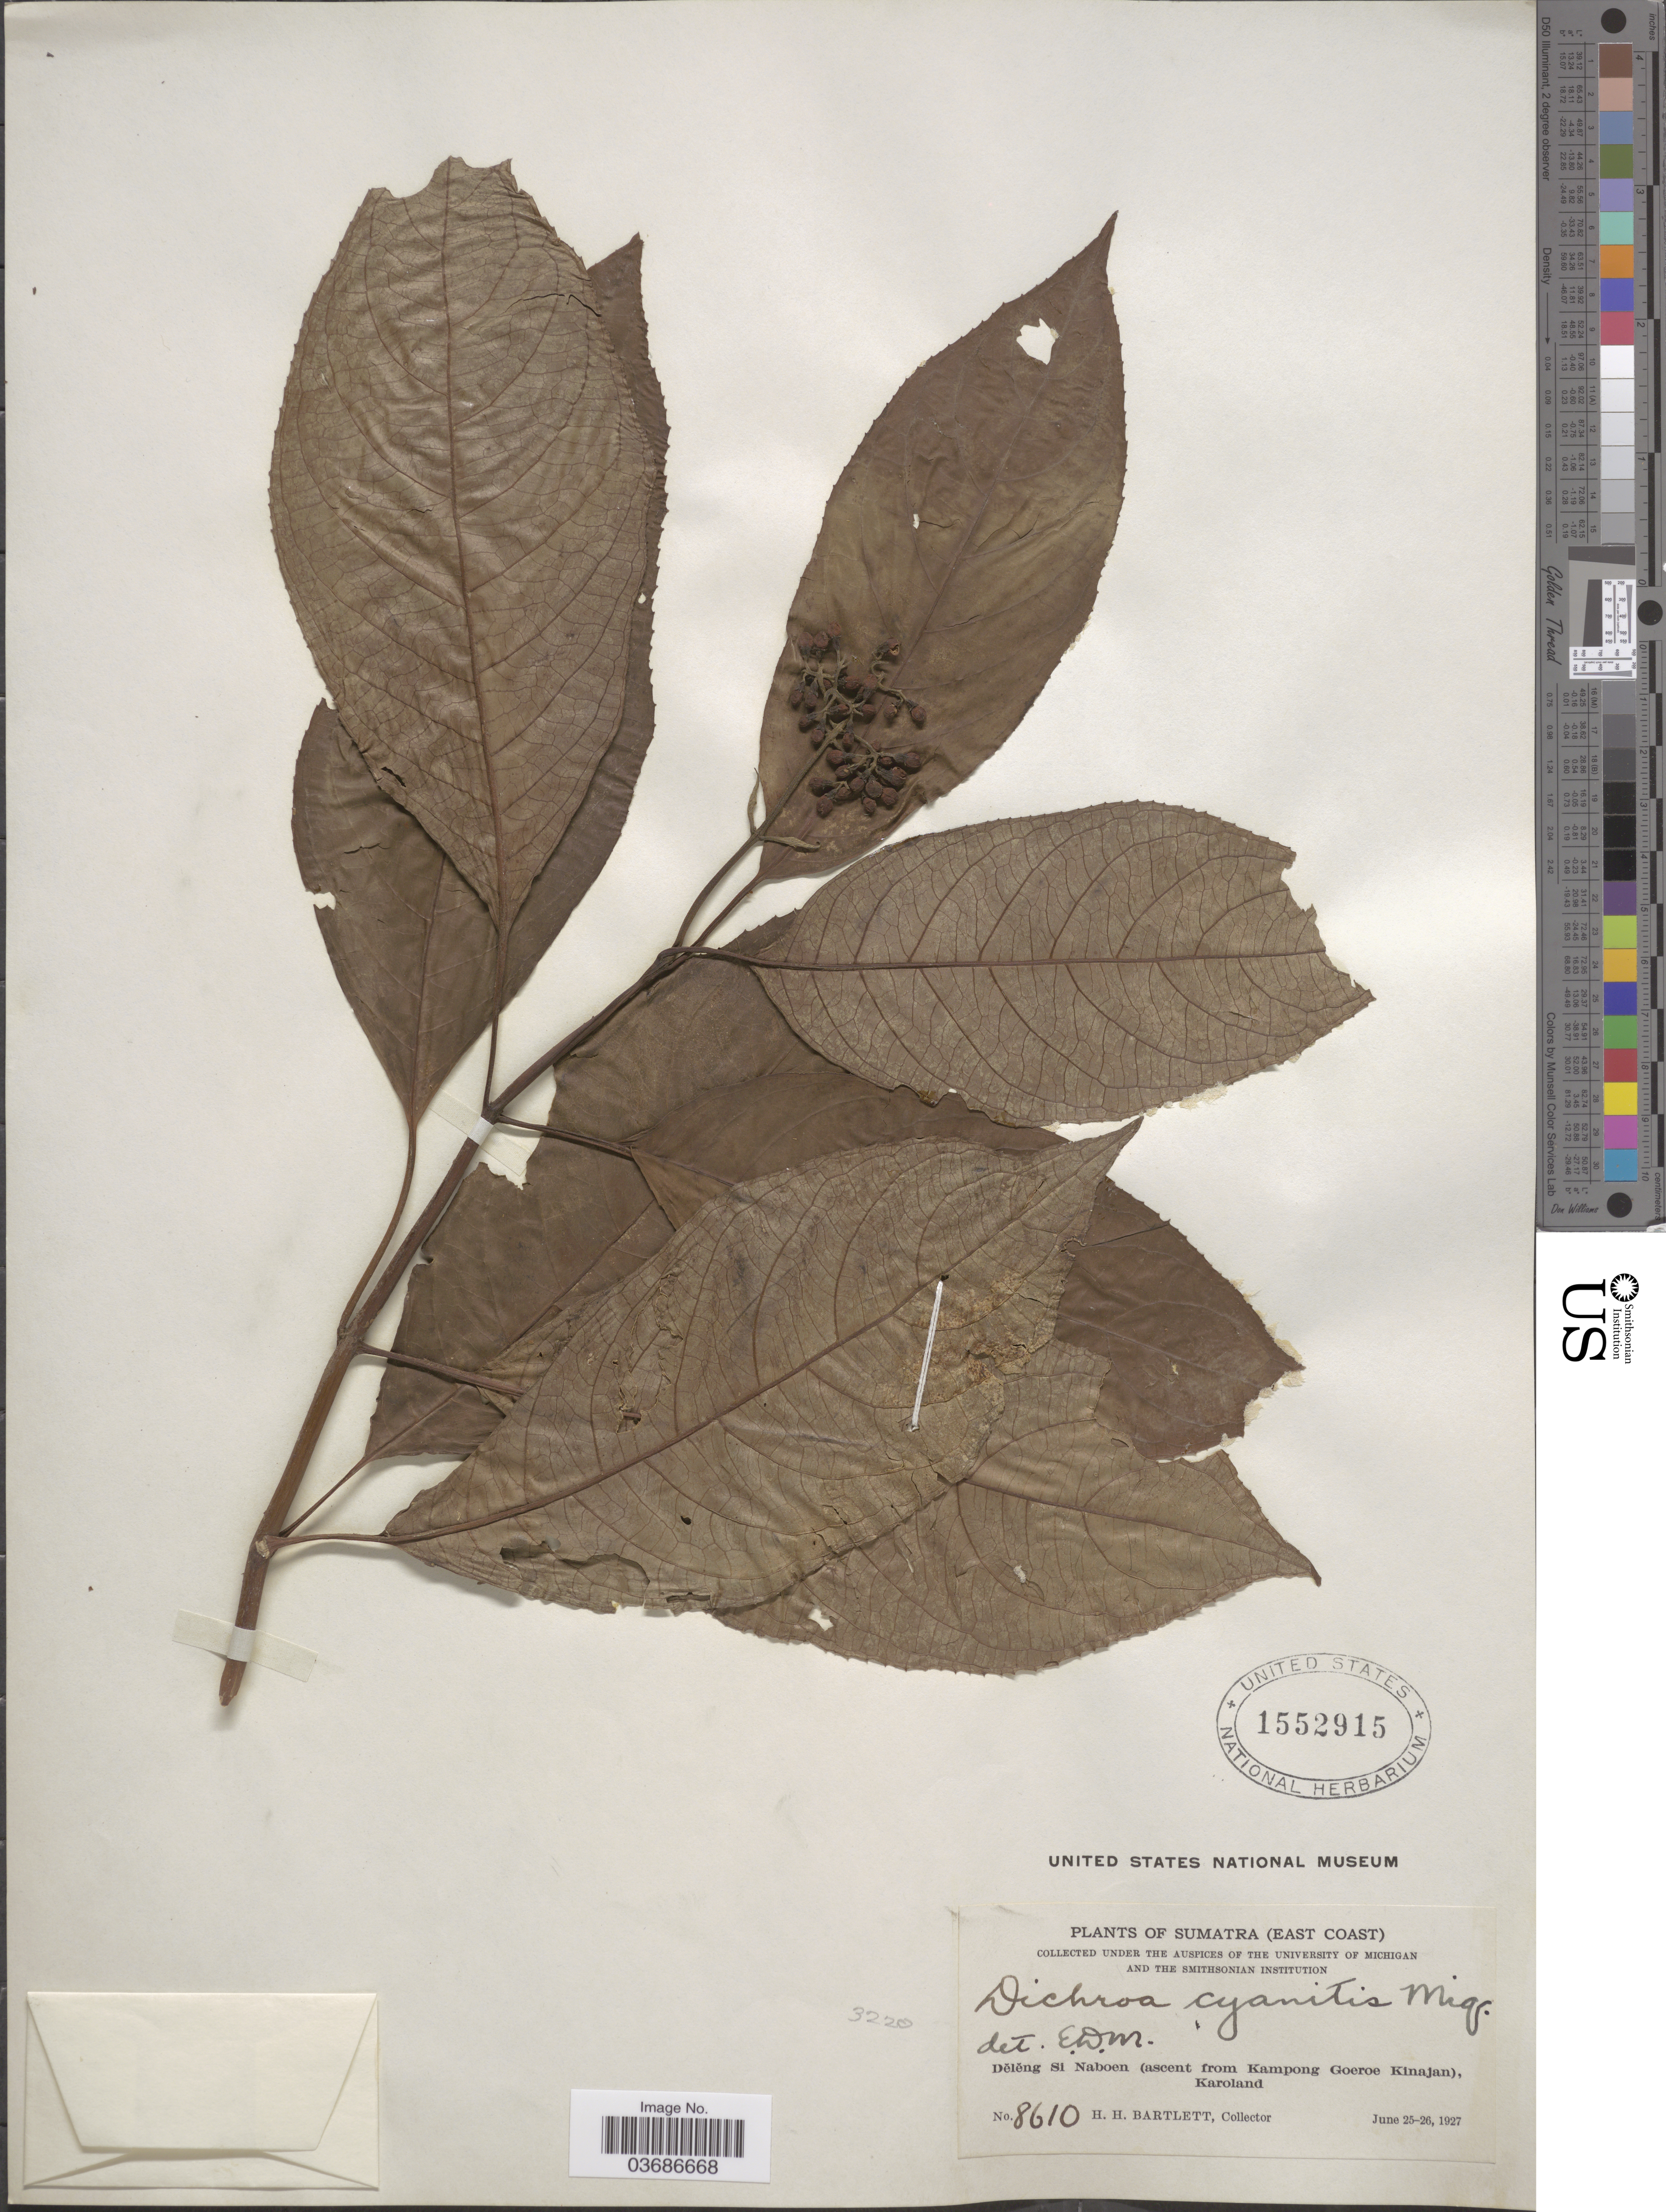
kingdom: Plantae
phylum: Tracheophyta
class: Magnoliopsida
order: Cornales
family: Hydrangeaceae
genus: Hydrangea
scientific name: Hydrangea febrifuga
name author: (Lour.) Y. De Smet & C. Granados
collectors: H. H. Bartlett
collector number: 8610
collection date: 1927-06-25/1927-06-26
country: Indonesia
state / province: Sumatra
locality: Sumatra (East Coast). Dĕlĕng Si Naboen (ascent from Kampong Goeroe Kinajan), Karoland.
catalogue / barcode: US 1552915